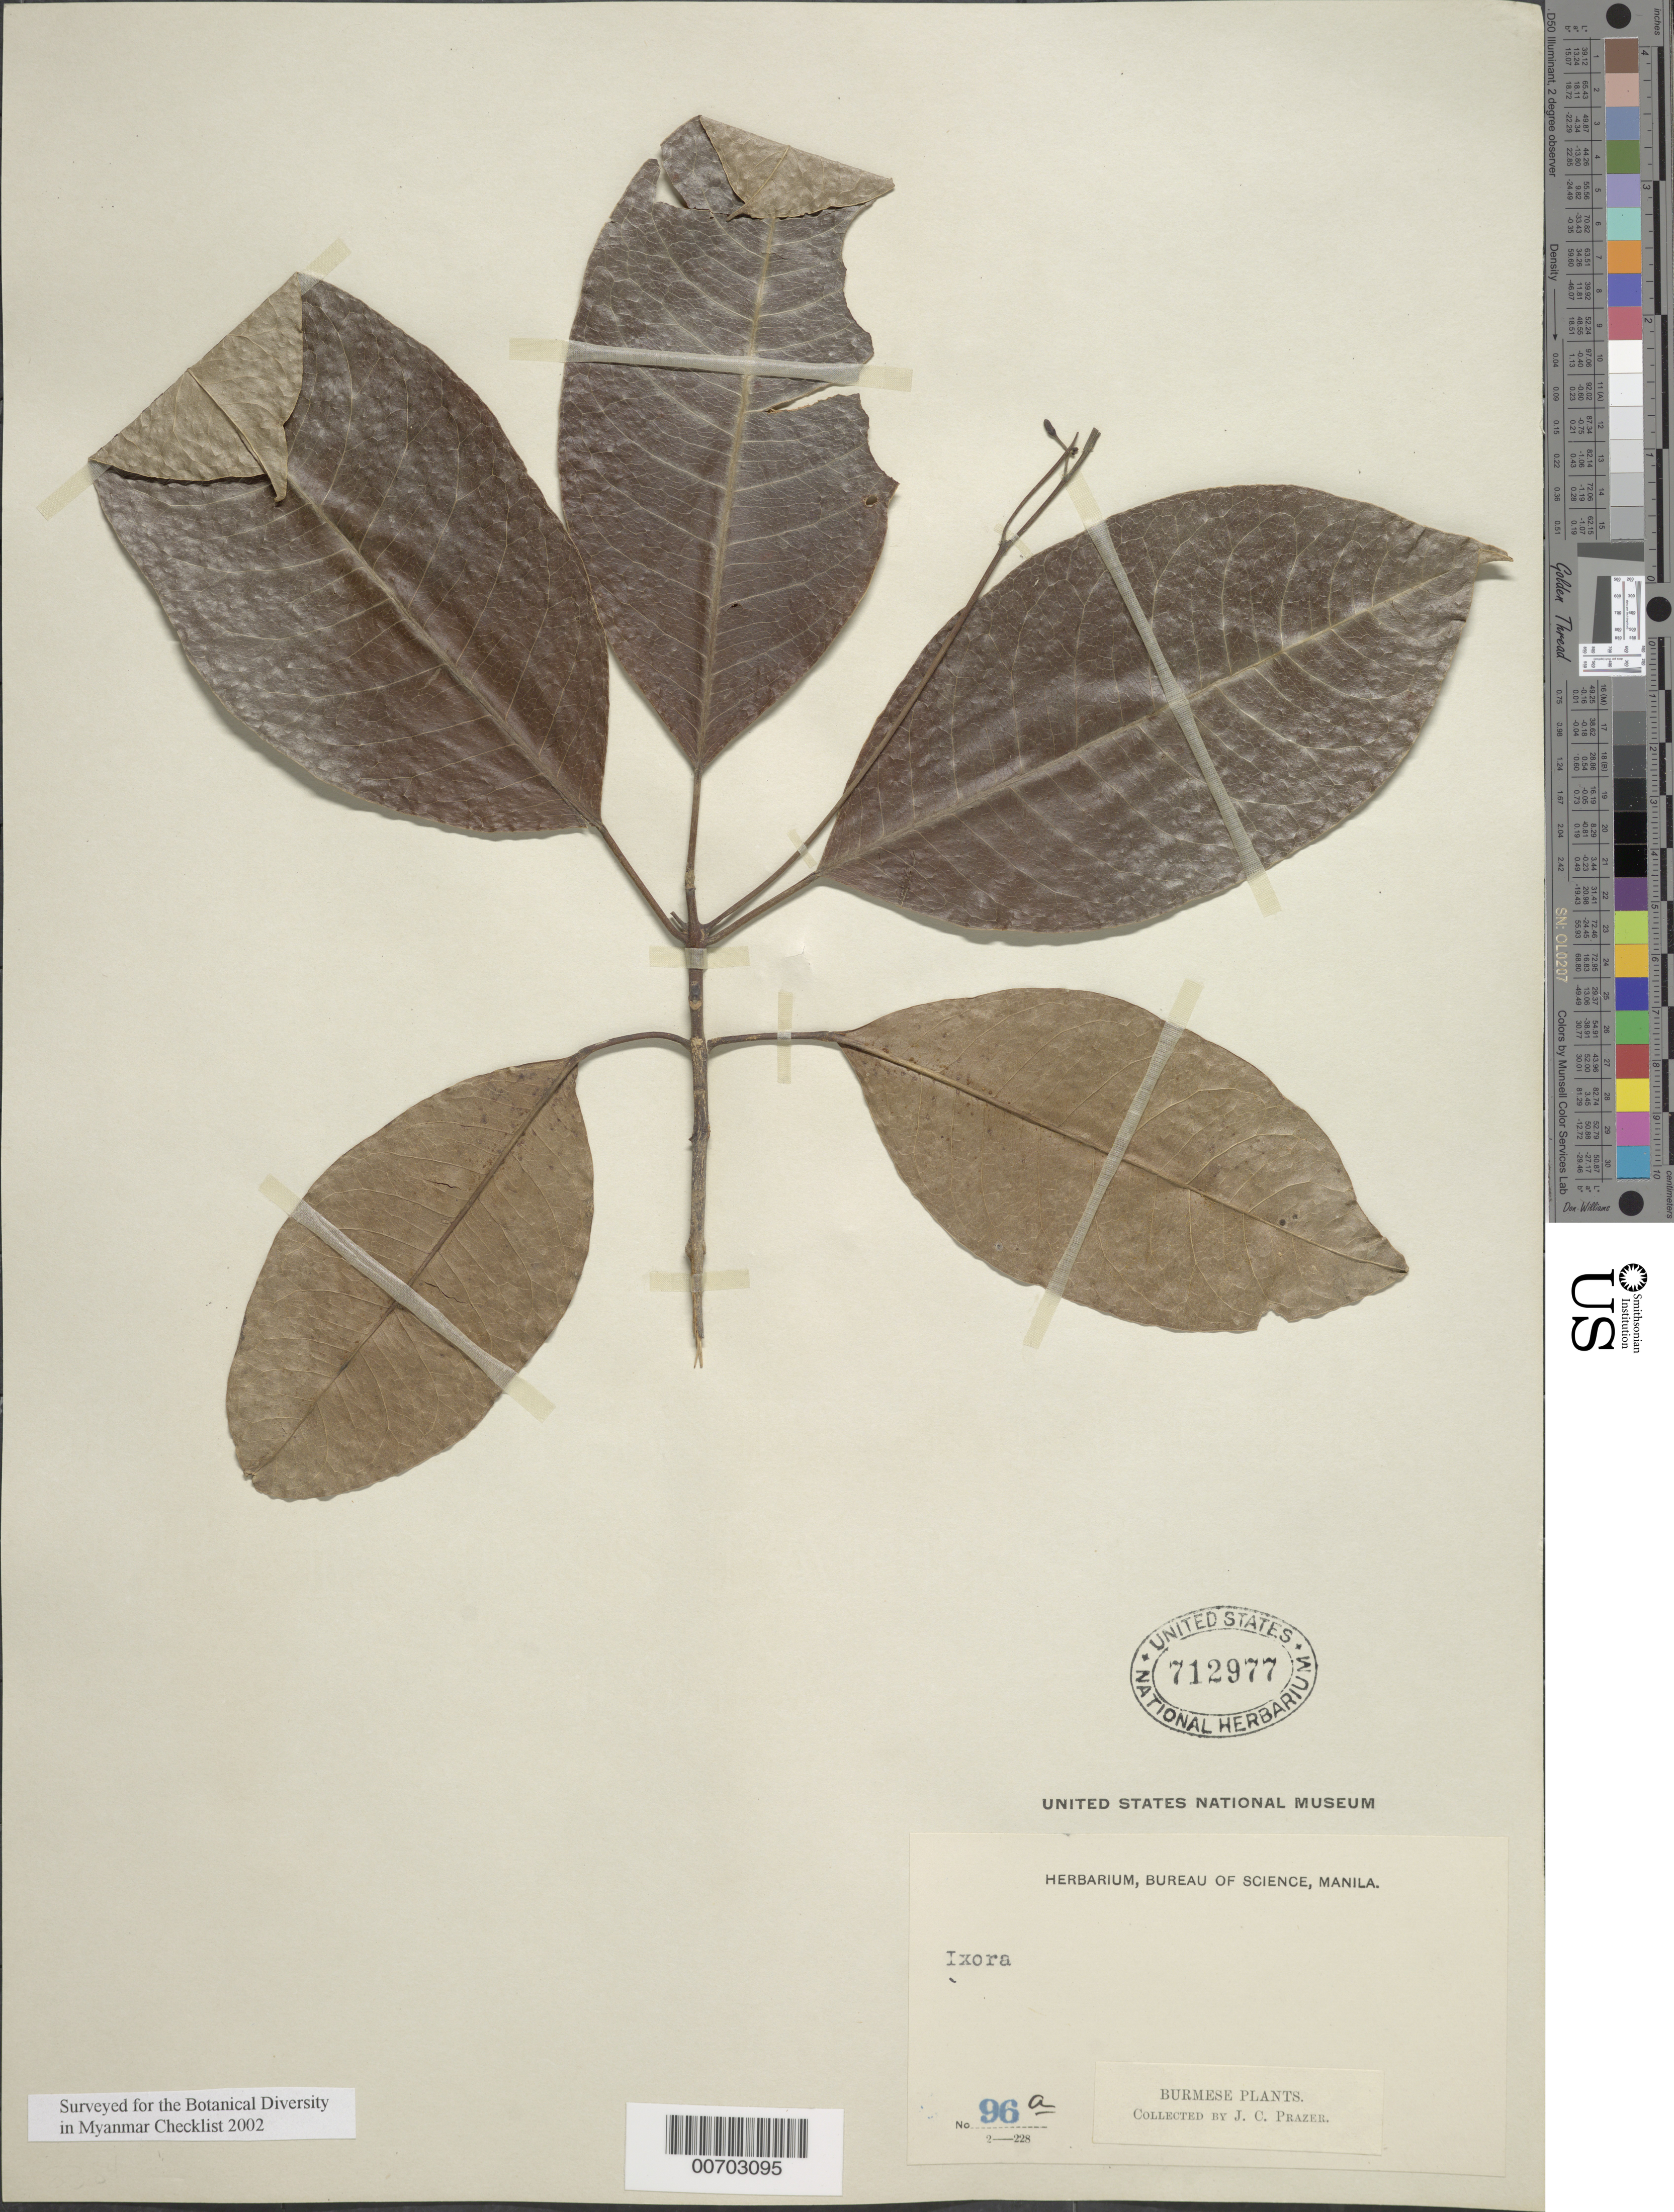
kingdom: Plantae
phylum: Tracheophyta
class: Magnoliopsida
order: Gentianales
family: Rubiaceae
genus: Ixora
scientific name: Ixora sp.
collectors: J. Prazer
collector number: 99a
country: Myanmar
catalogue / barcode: US 712977